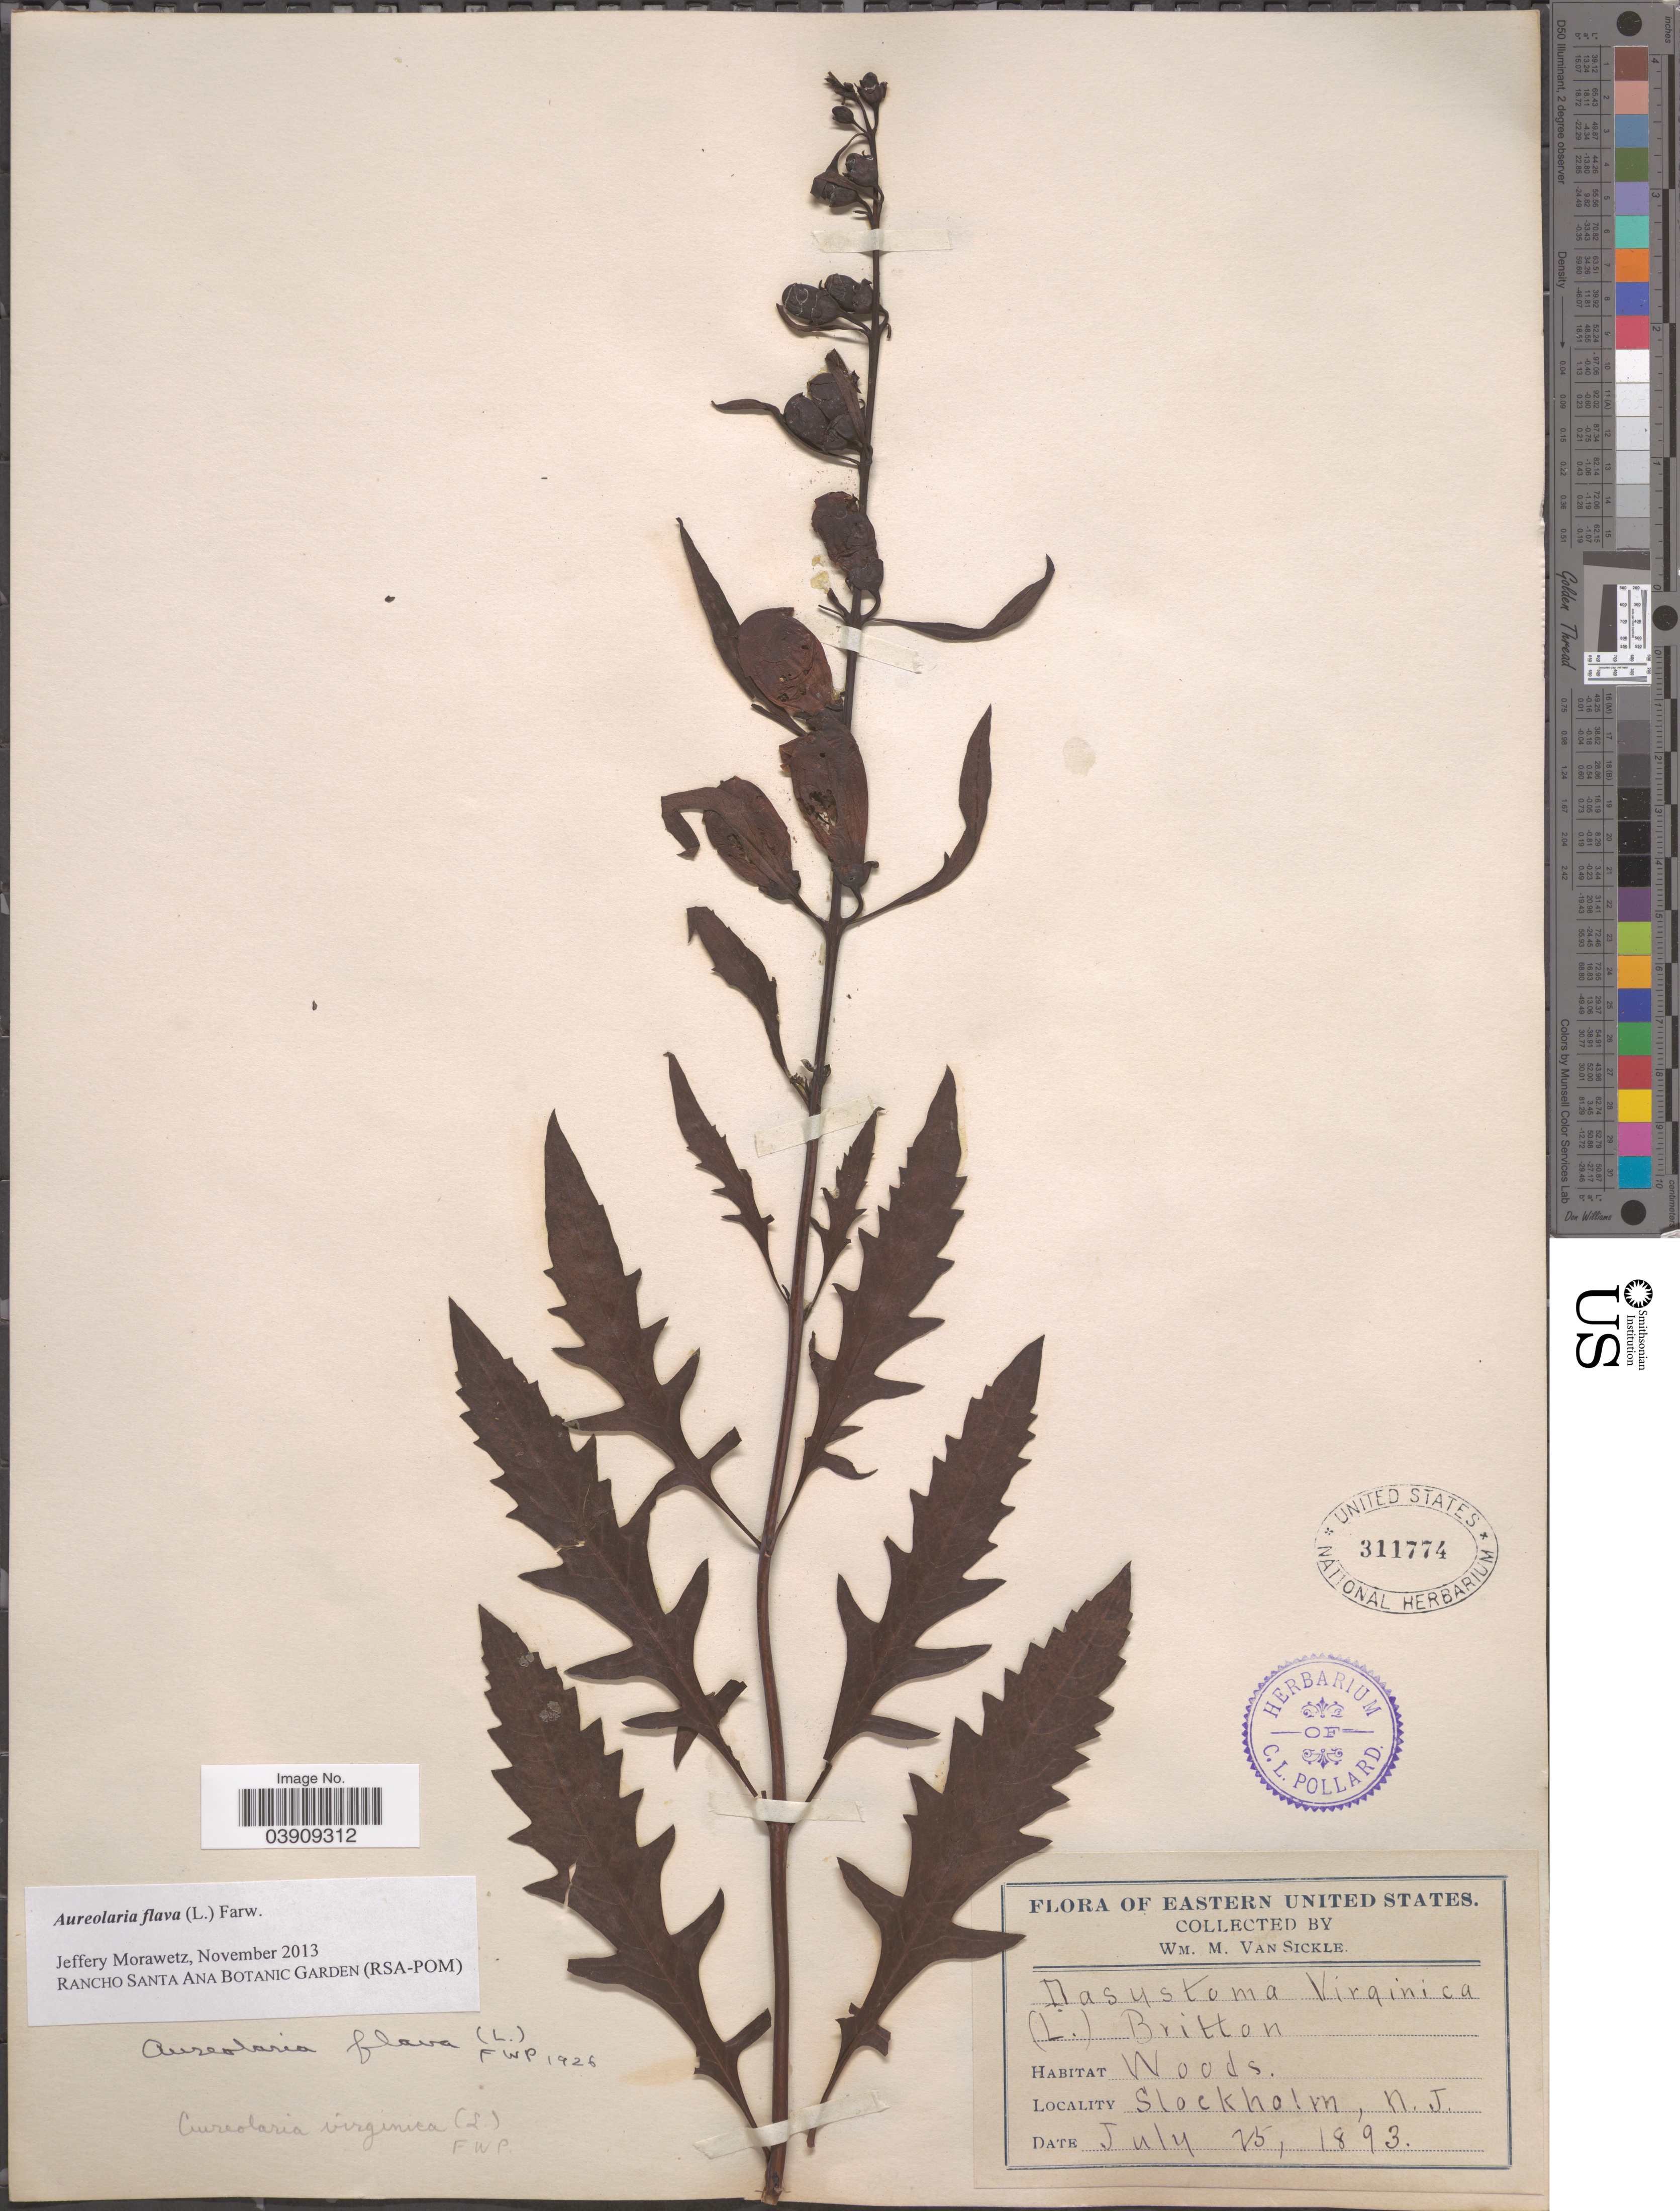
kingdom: Plantae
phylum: Tracheophyta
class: Magnoliopsida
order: Lamiales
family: Orobanchaceae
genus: Aureolaria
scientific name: Aureolaria flava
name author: (L.) Farw.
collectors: W. M. Van Sickle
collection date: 1893-07-25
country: United States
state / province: New Jersey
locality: Eastern United States. Stockholm.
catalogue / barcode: US 311774